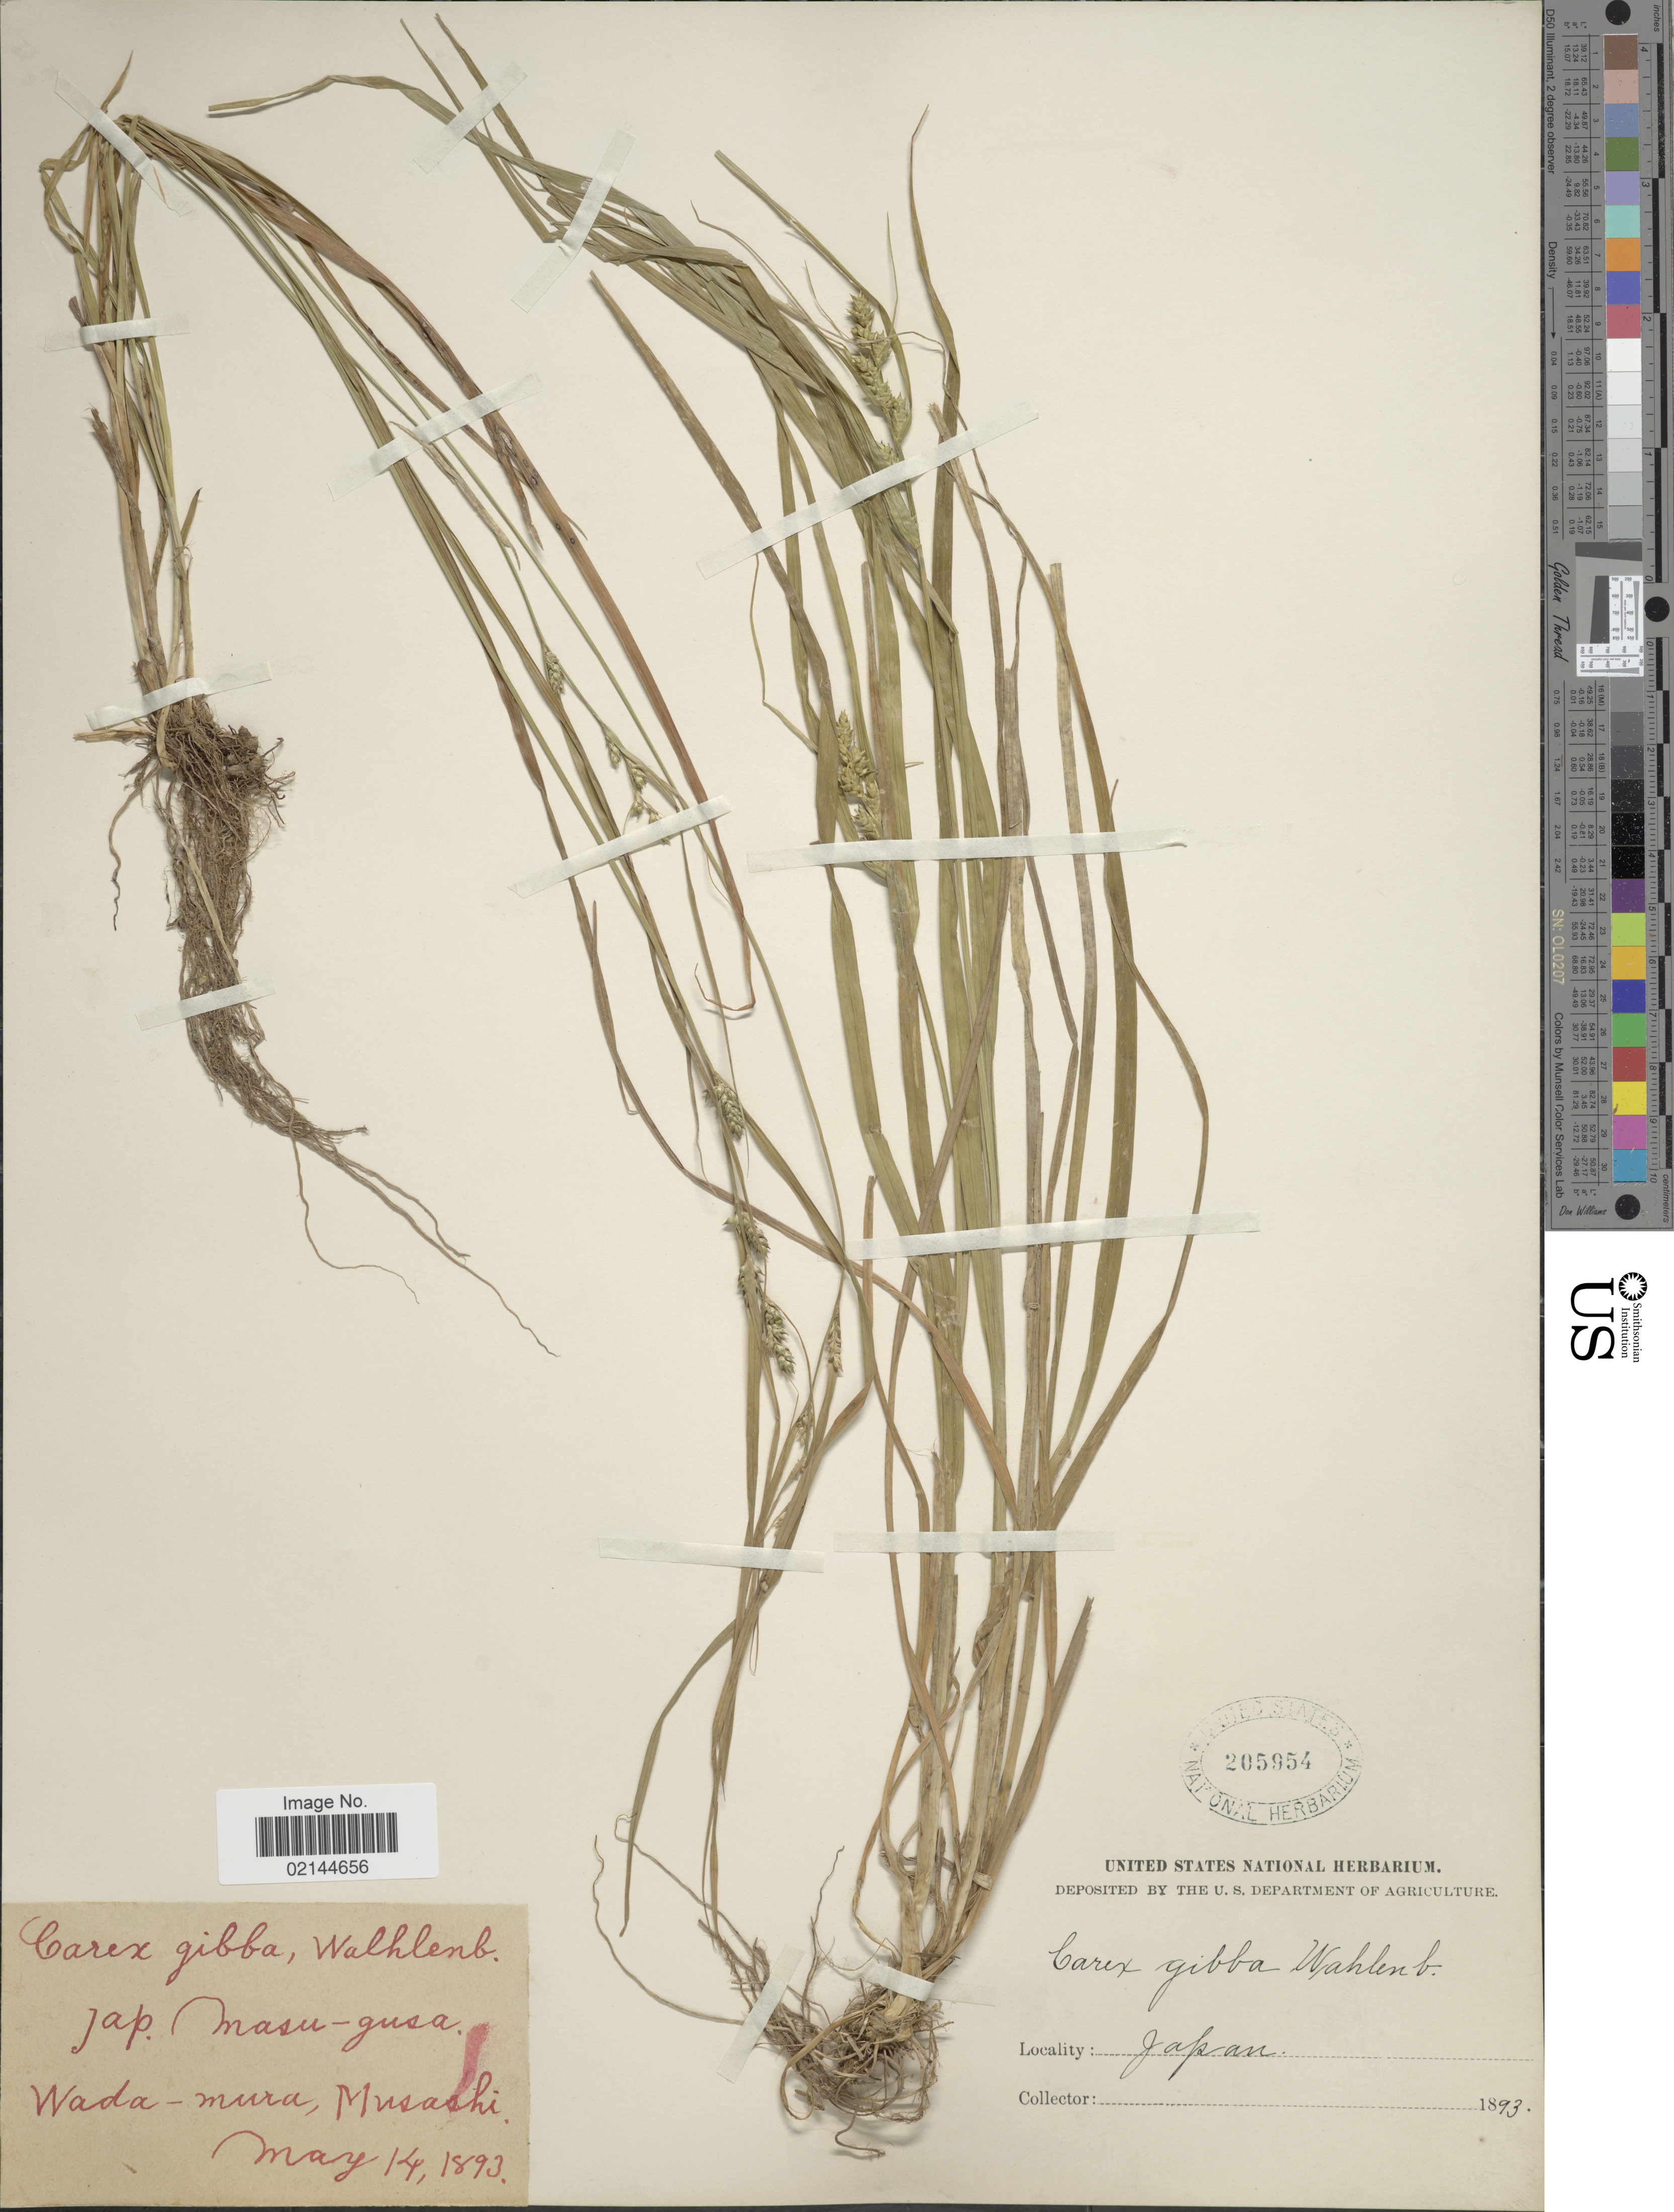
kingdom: Plantae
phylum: Tracheophyta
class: Liliopsida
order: Poales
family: Cyperaceae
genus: Carex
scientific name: Carex gibba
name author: Wahlenb.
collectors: ex herb. U. S. Department of Agriculture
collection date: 1893-05-14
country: Japan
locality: Wada-mura, Musashi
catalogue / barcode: US 205954